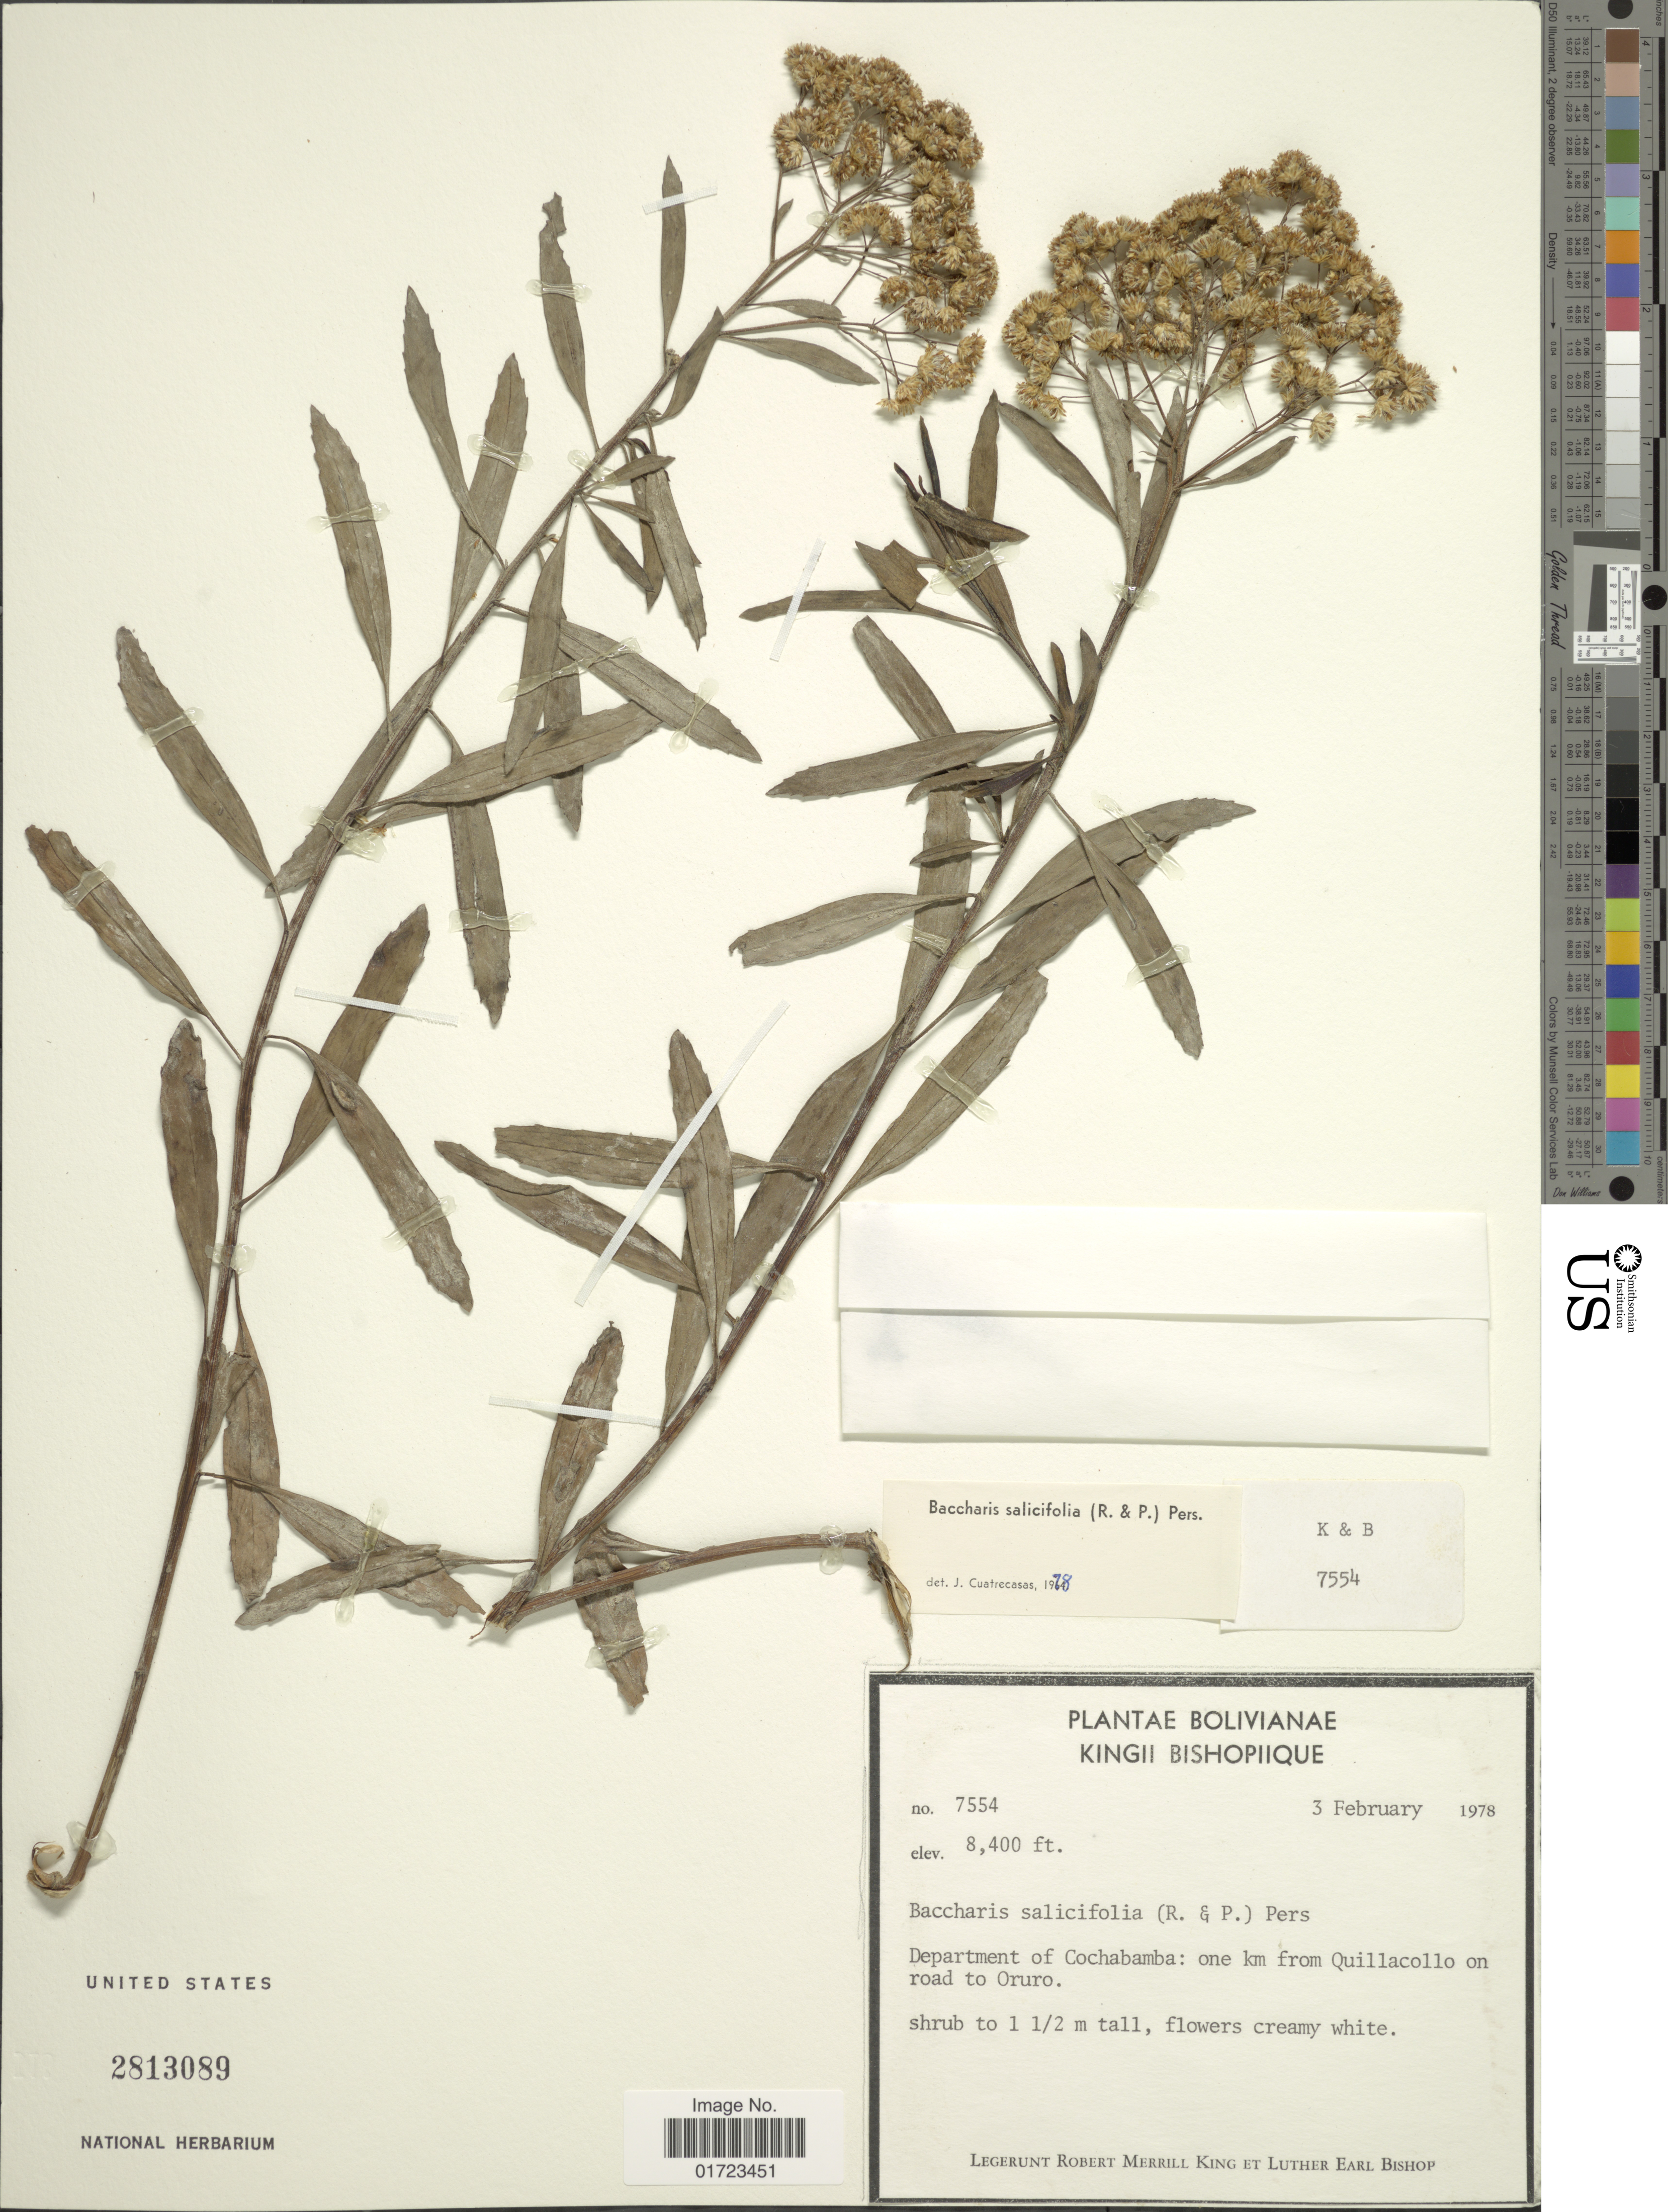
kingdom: Plantae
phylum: Tracheophyta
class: Magnoliopsida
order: Asterales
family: Asteraceae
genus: Baccharis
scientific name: Baccharis salicifolia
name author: (Ruiz & Pav.) Pers.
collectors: R. M. King & L. E. Bishop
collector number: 7554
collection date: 1978-02-03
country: Bolivia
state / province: Cochabamba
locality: Department of Cochabamba: one km from Quilacollo on road to Oruro.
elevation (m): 2560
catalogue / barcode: US 2813089